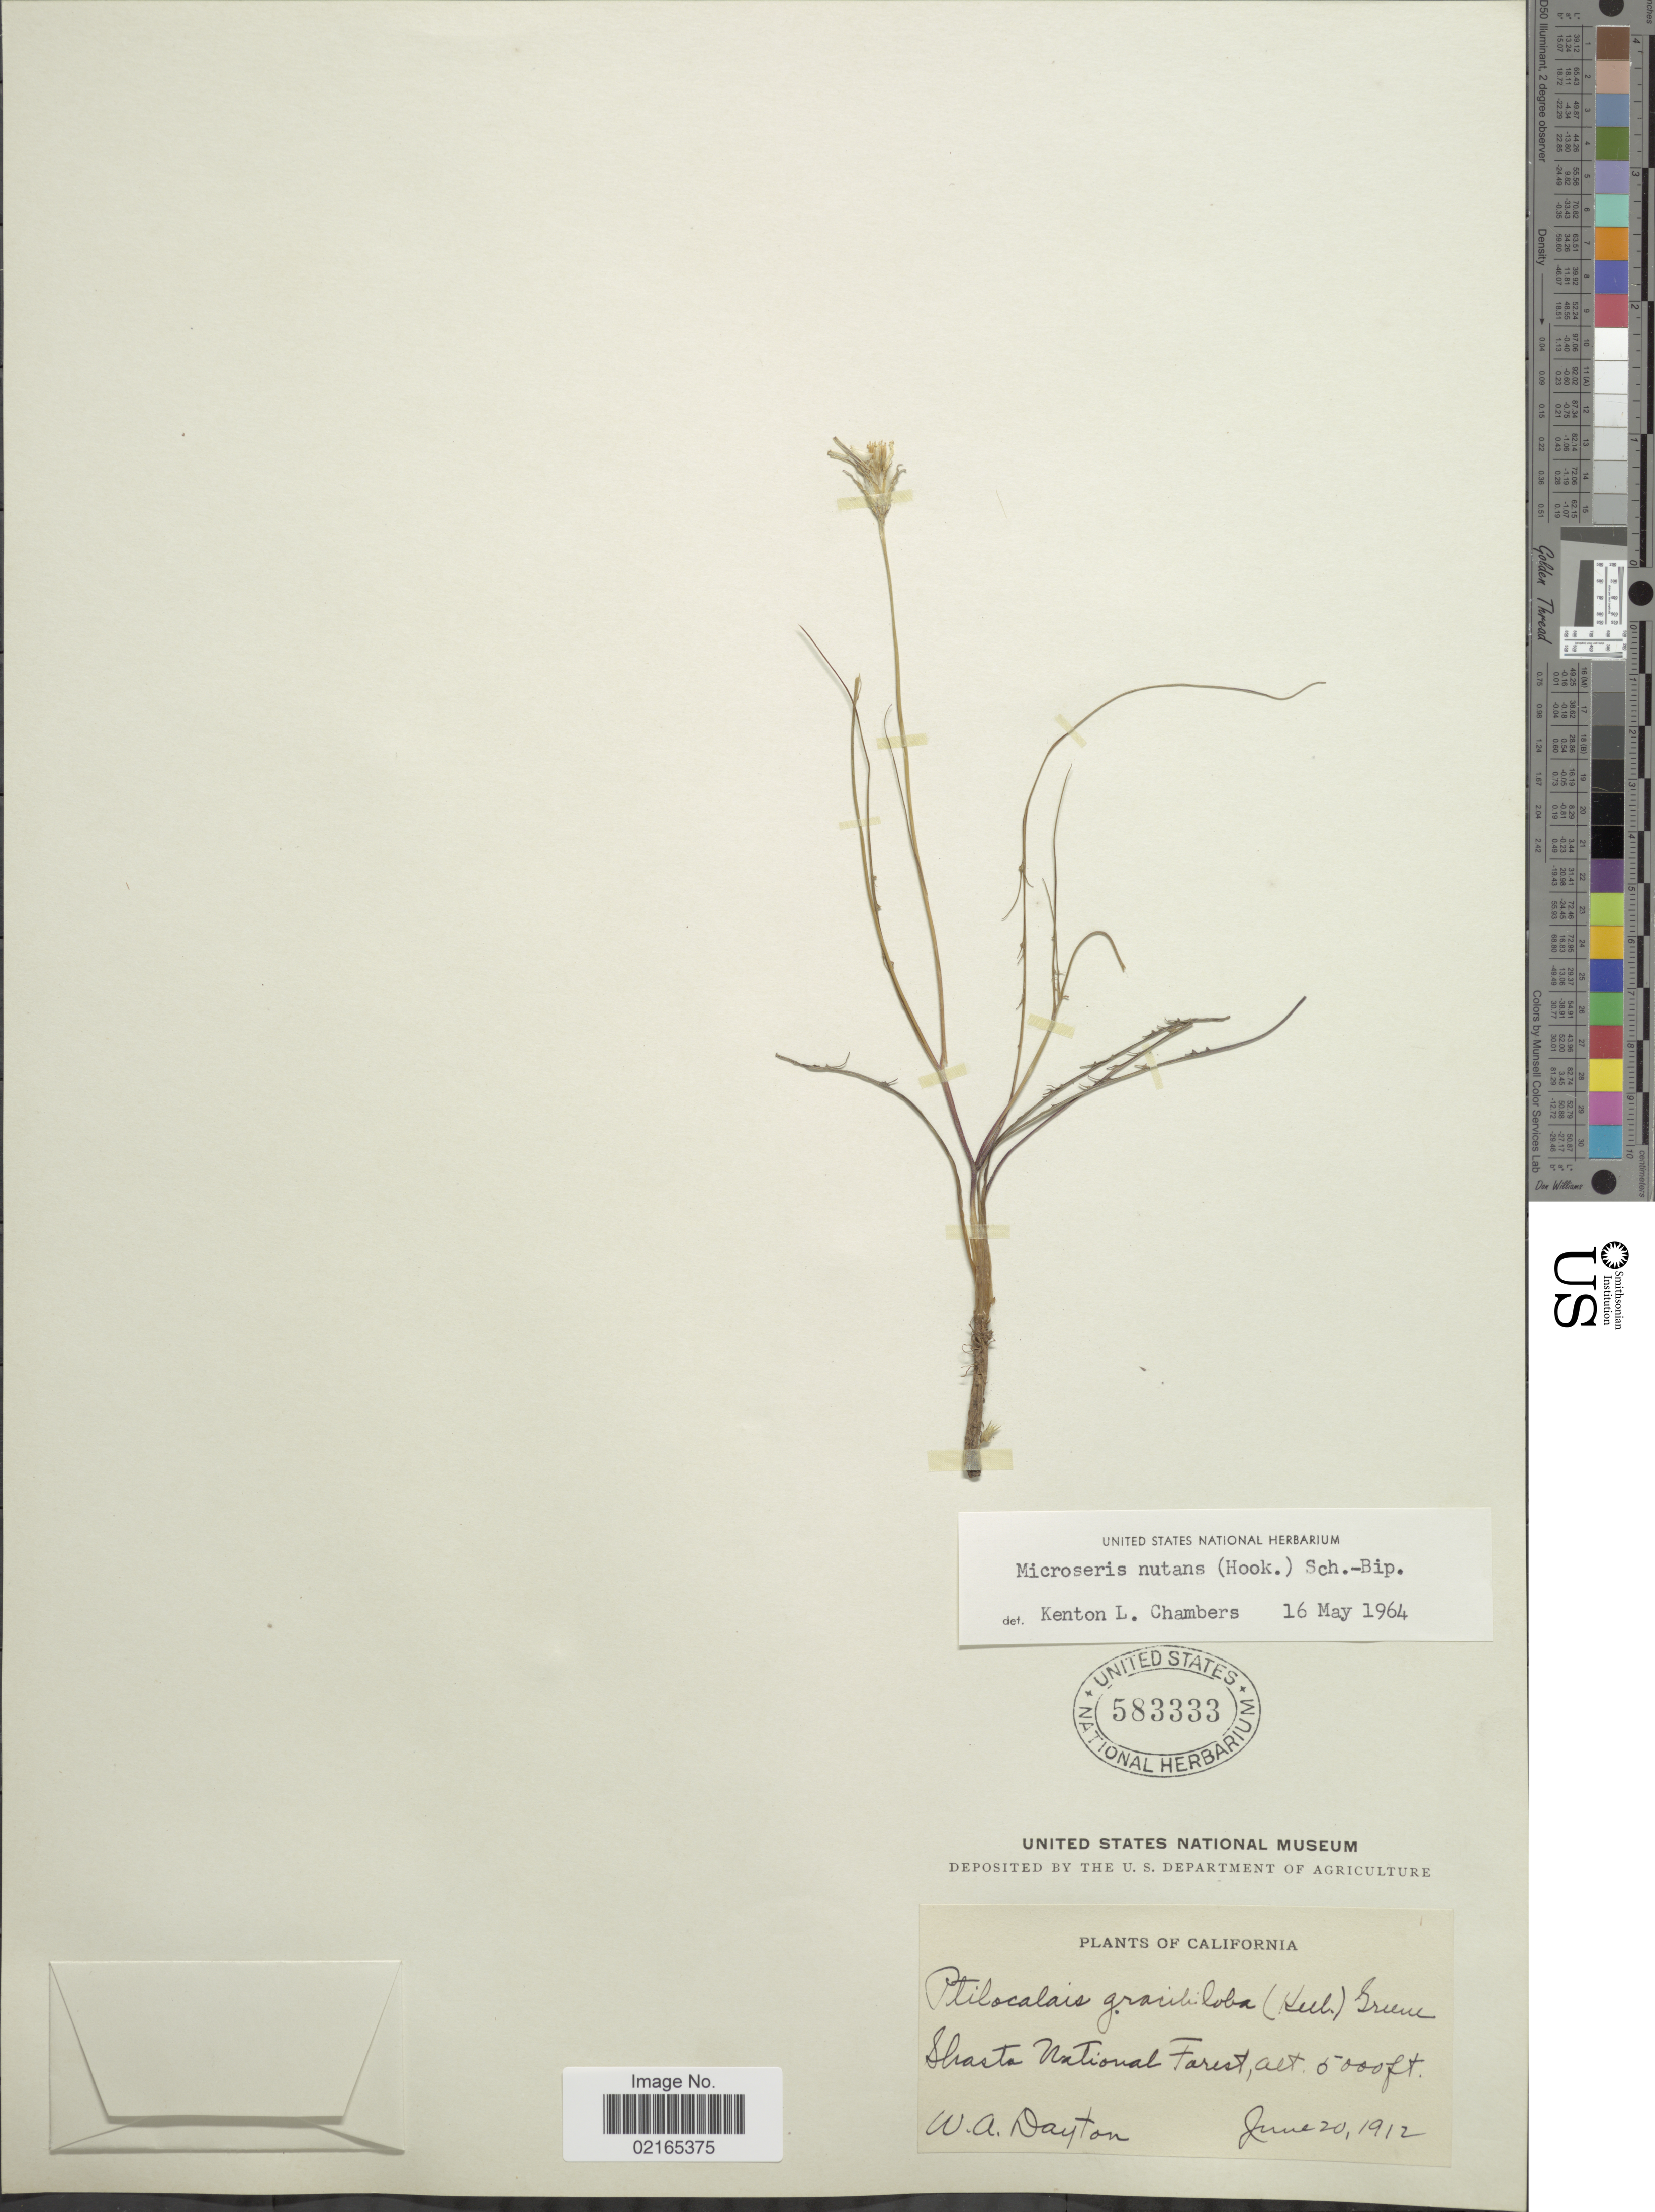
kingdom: Plantae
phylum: Tracheophyta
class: Magnoliopsida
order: Asterales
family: Asteraceae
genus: Microseris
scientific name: Microseris nutans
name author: (Hook.) Sch. Bip.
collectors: W. Dayton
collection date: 1912-06-20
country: United States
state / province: California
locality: Shasta National Forest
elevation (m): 1524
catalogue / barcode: US 583333